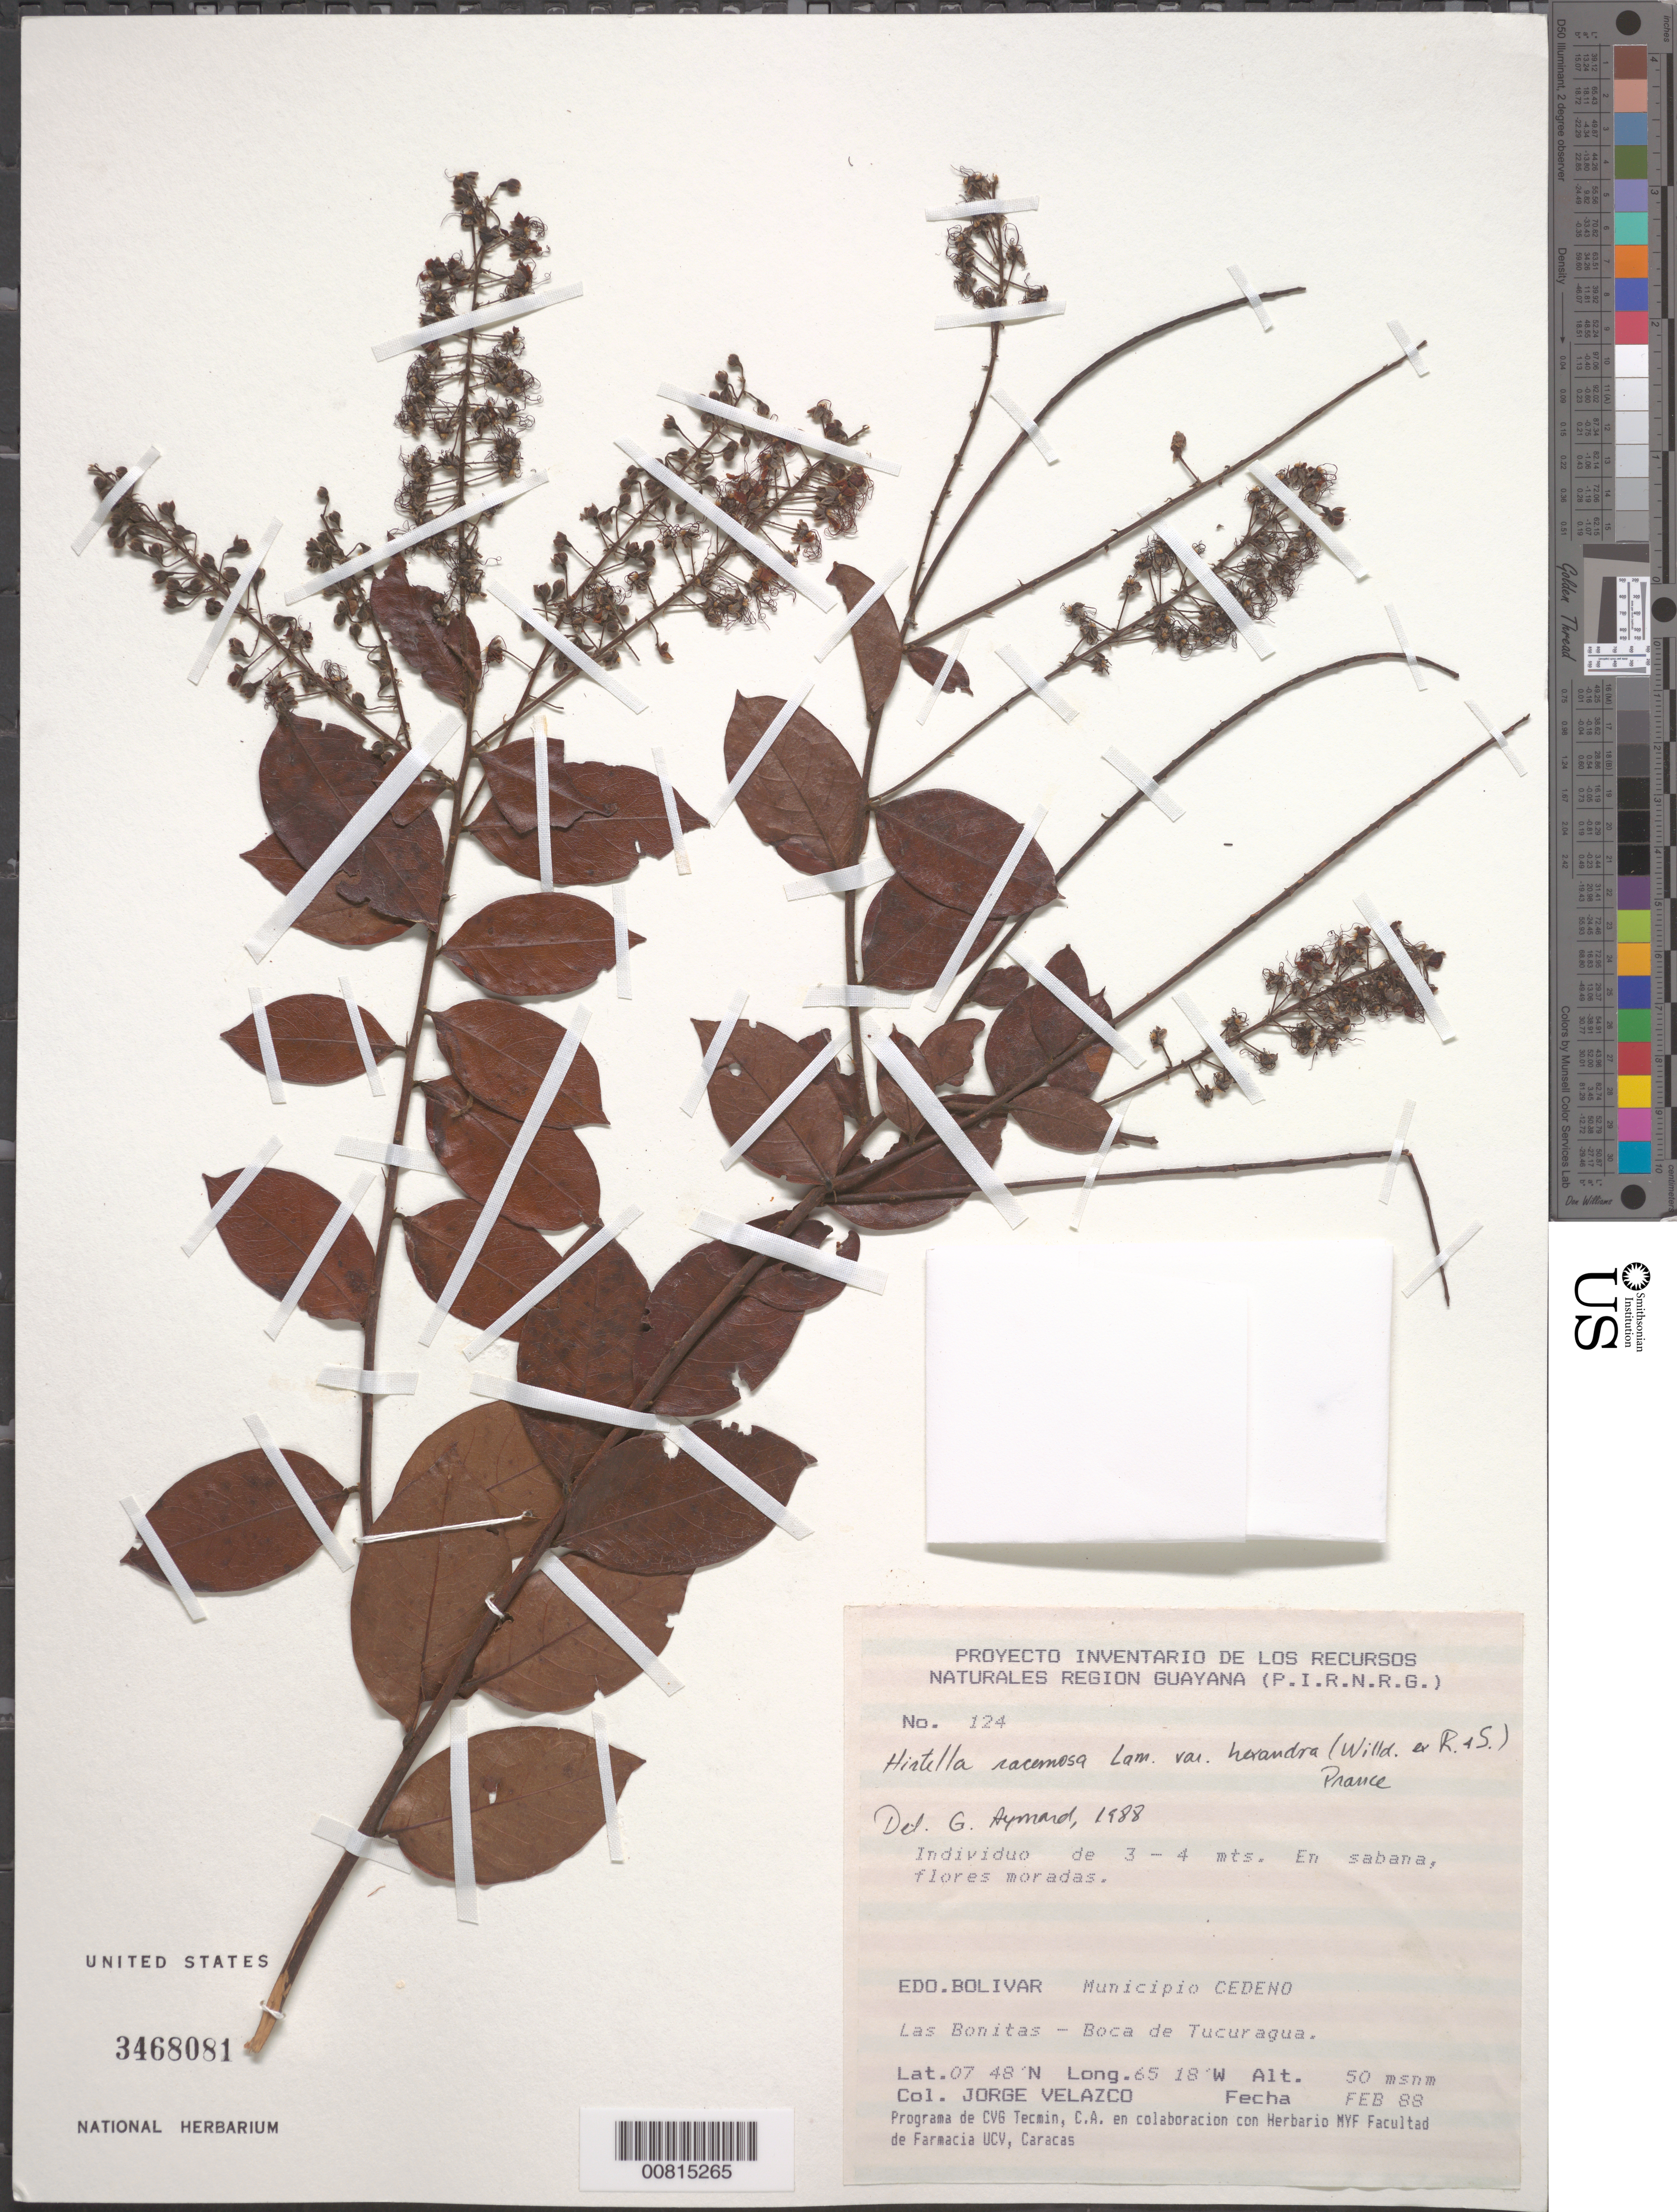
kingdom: Plantae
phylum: Tracheophyta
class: Magnoliopsida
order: Malpighiales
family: Chrysobalanaceae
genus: Hirtella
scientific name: Hirtella racemosa var. hexandra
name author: (Willd. ex Roem. & Schult.) Prance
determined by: Aymard C., G. A., (PORT), Univ. Nac. Exp. de los Llanos Ezequiel Zamora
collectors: J. Velazco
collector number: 124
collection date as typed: Feb-88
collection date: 1988-02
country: Venezuela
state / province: Bolívar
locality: Mun. Cedeño, Las Bonitas-Boca de Tucuragua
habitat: Savanna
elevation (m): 50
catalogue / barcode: US 3468081